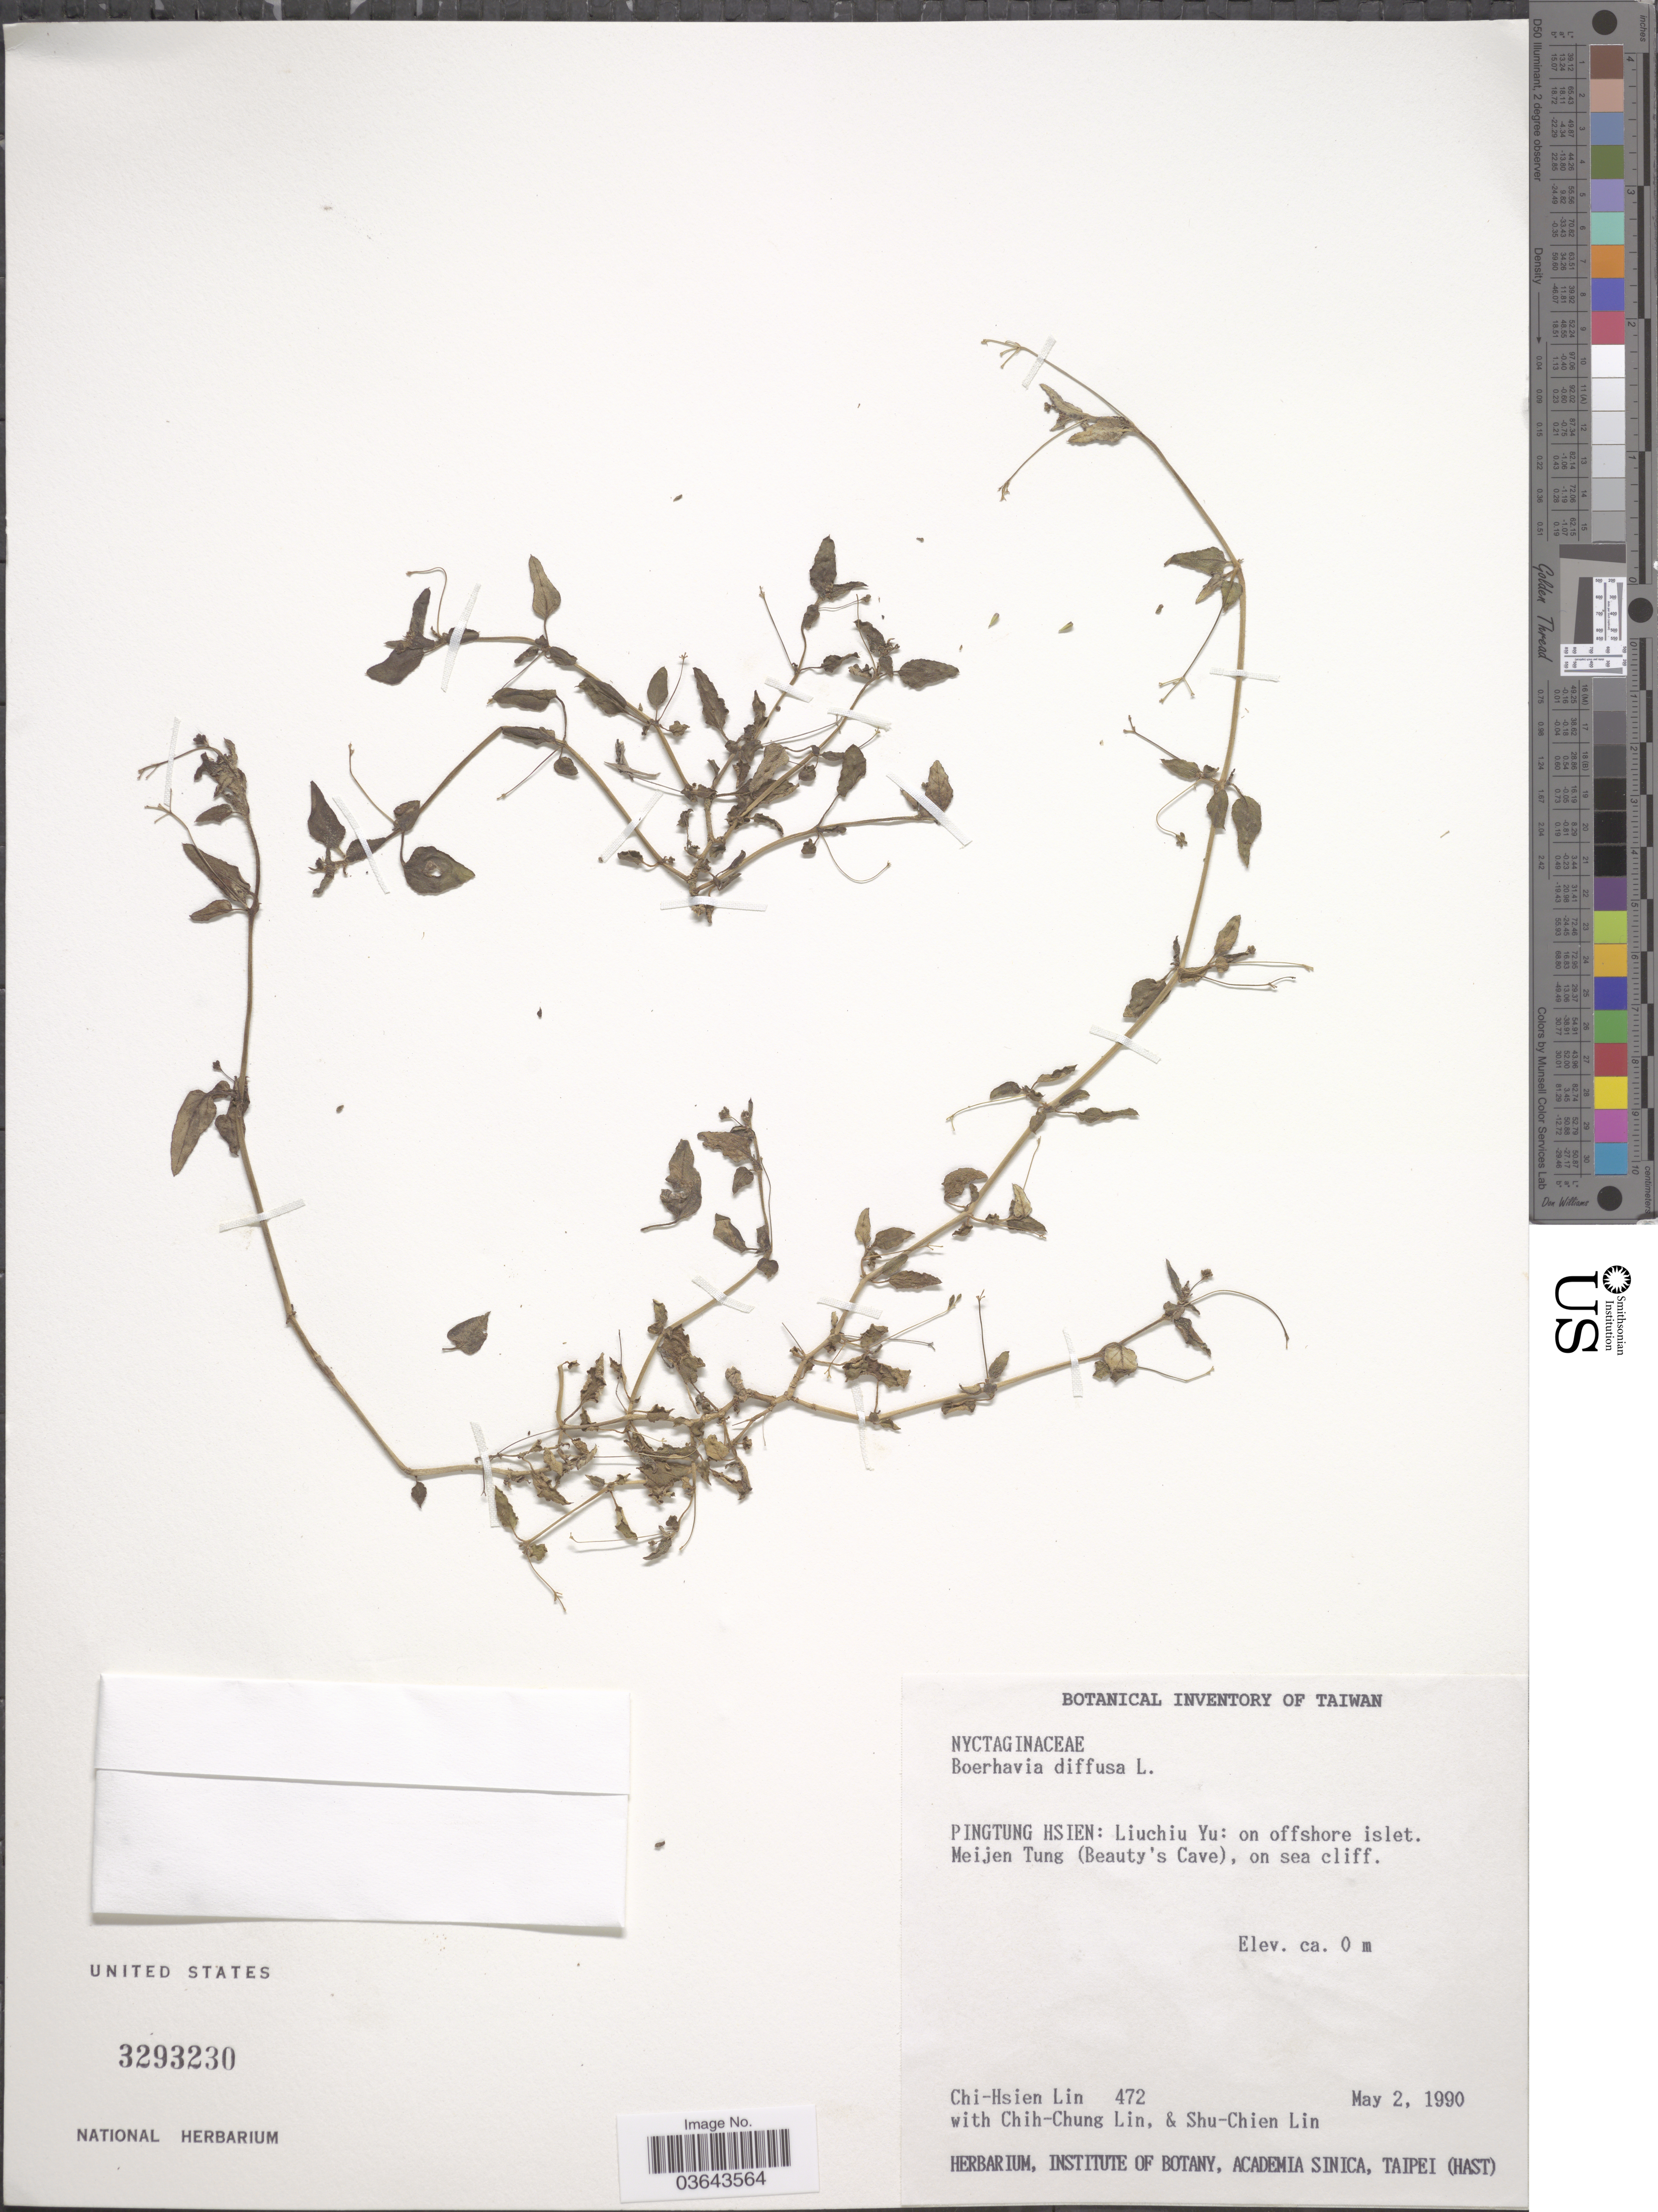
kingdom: Plantae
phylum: Tracheophyta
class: Magnoliopsida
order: Caryophyllales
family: Nyctaginaceae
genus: Boerhavia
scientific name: Boerhavia diffusa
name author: L.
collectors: C. Lin, C. Lin & S. Lin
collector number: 472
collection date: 1990-05-02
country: Taiwan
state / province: Pingtung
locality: Pingtung Hsien: Liuchiu Yu: on offshore islet. Meijen Tung (Beauty's Cave), on sea cliff.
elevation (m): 0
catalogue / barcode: US 3293230